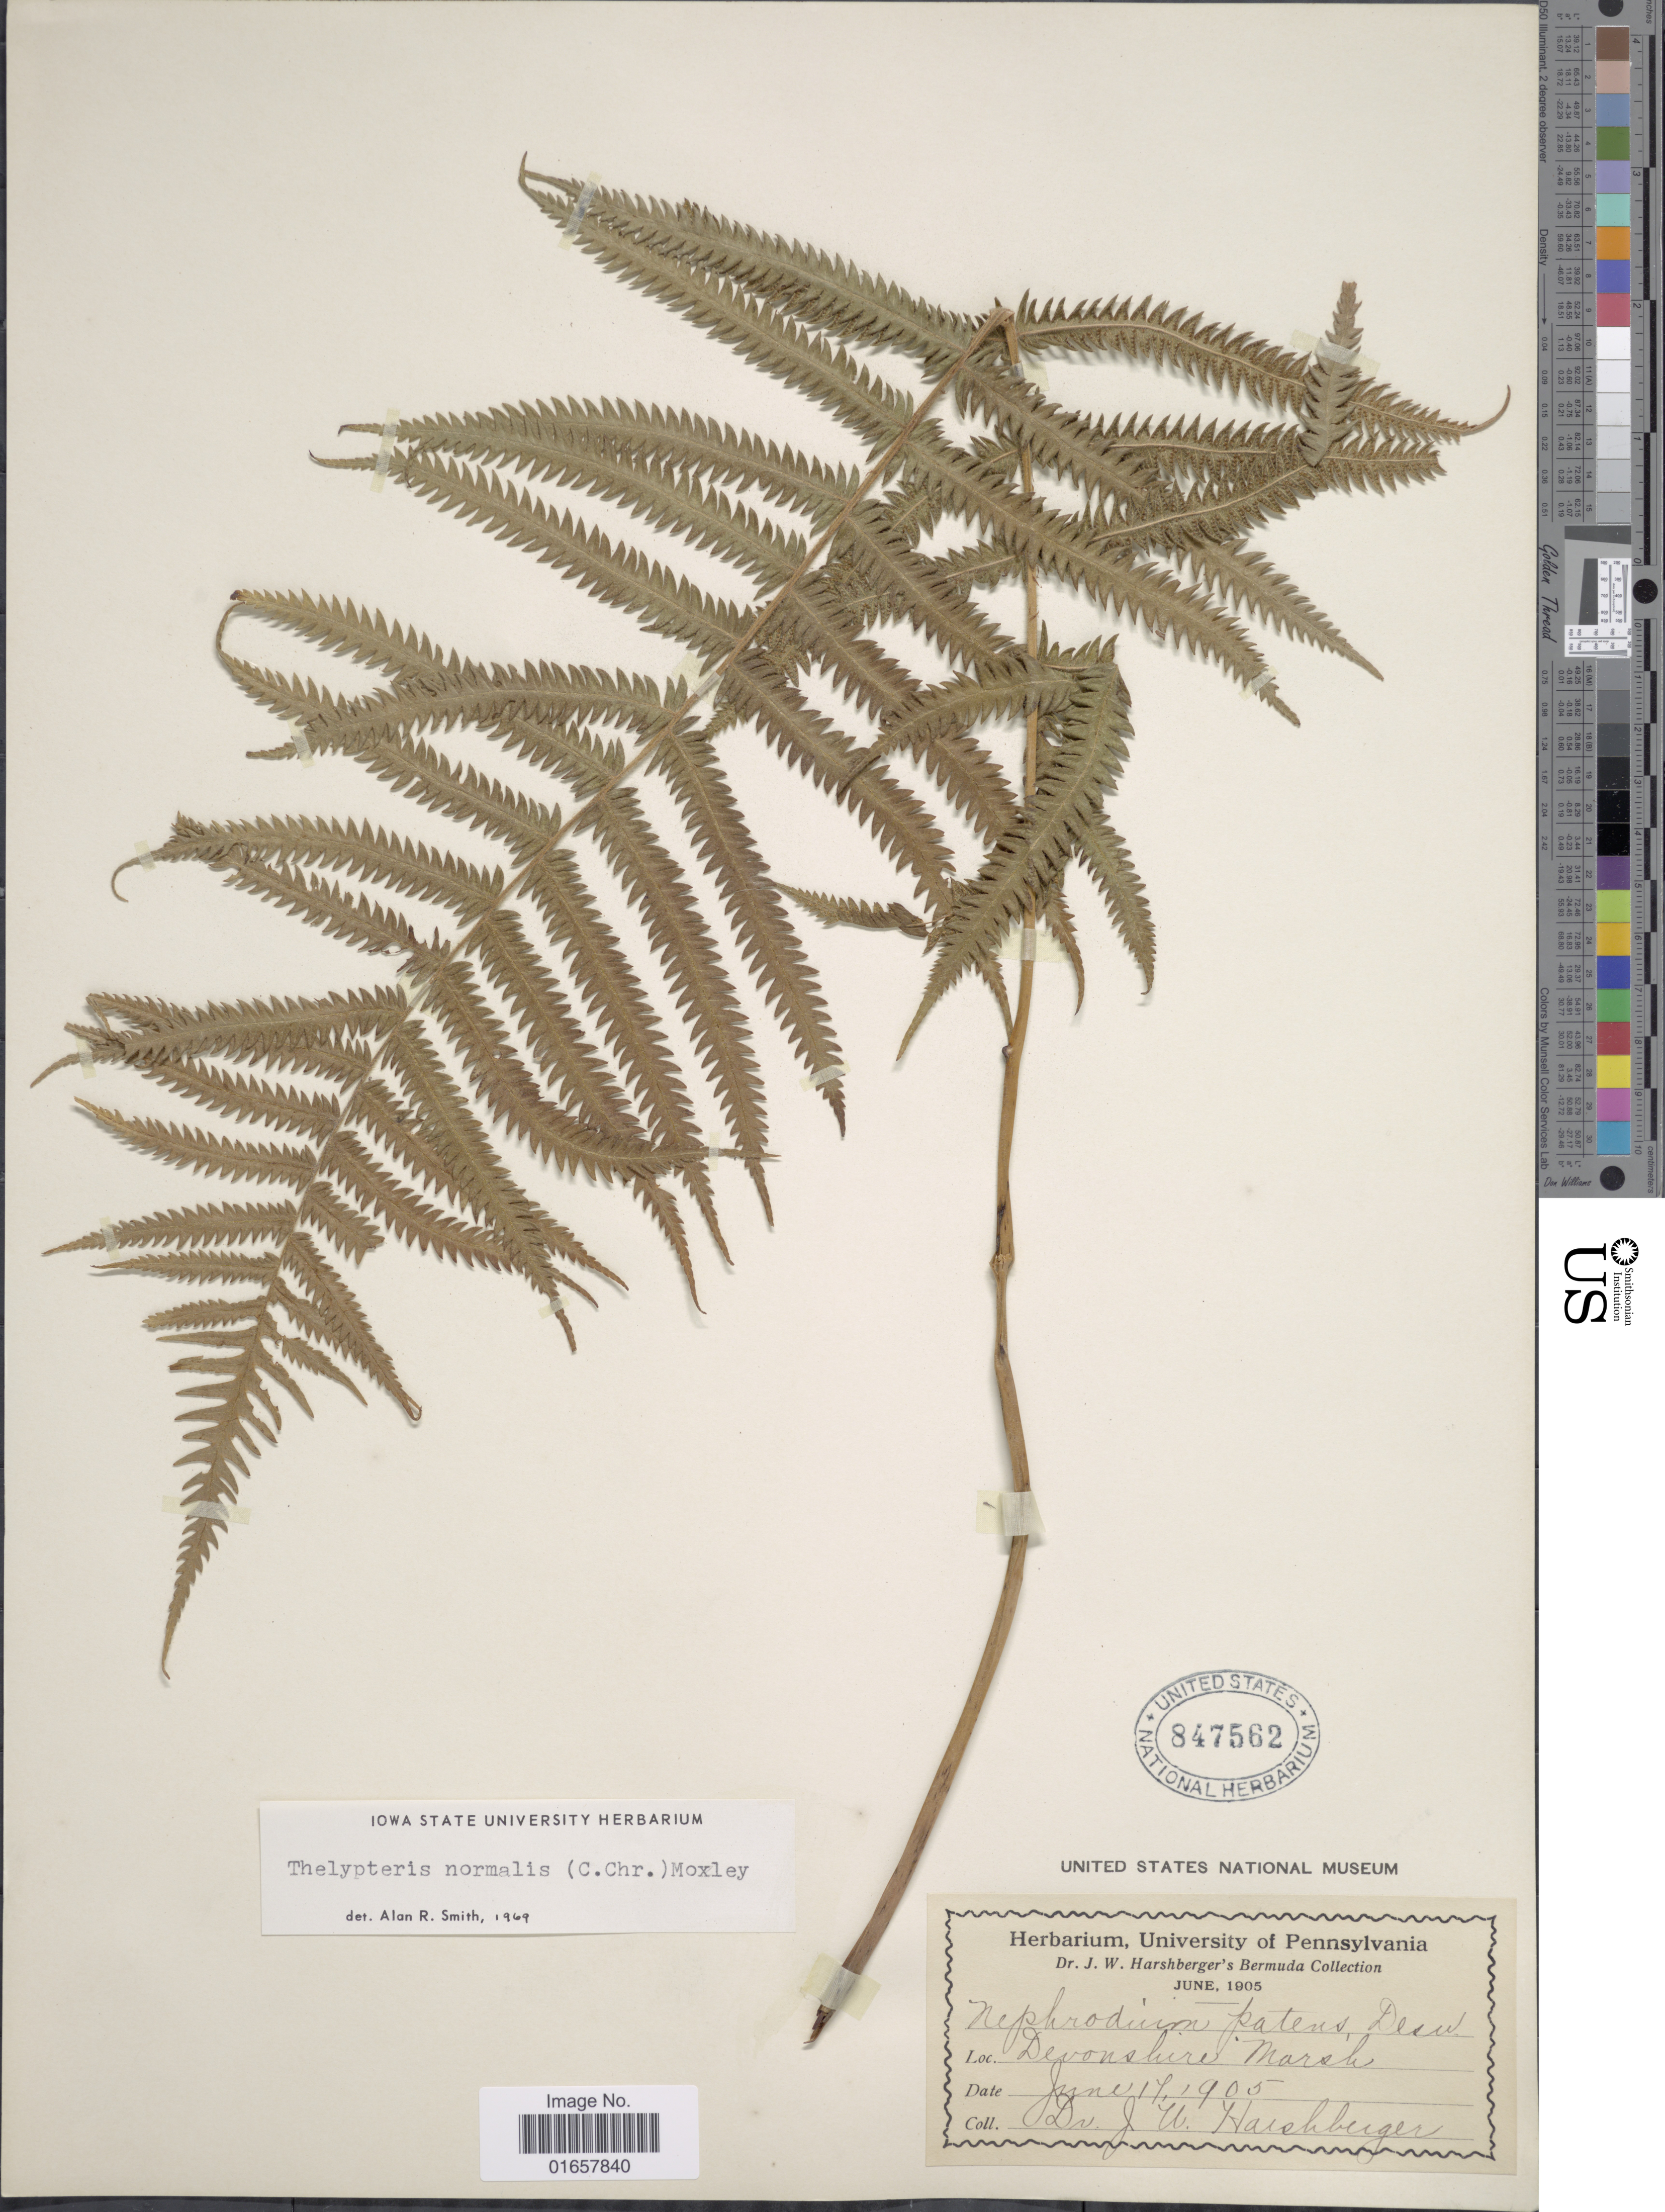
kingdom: Plantae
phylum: Tracheophyta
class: Polypodiopsida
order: Polypodiales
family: Thelypteridaceae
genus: Christella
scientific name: Christella kunthii comb. ined.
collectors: J. W. Harshberger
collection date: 1905-06-17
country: Bermuda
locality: Bermuda, Devonshire Marsh.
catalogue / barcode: US 847562